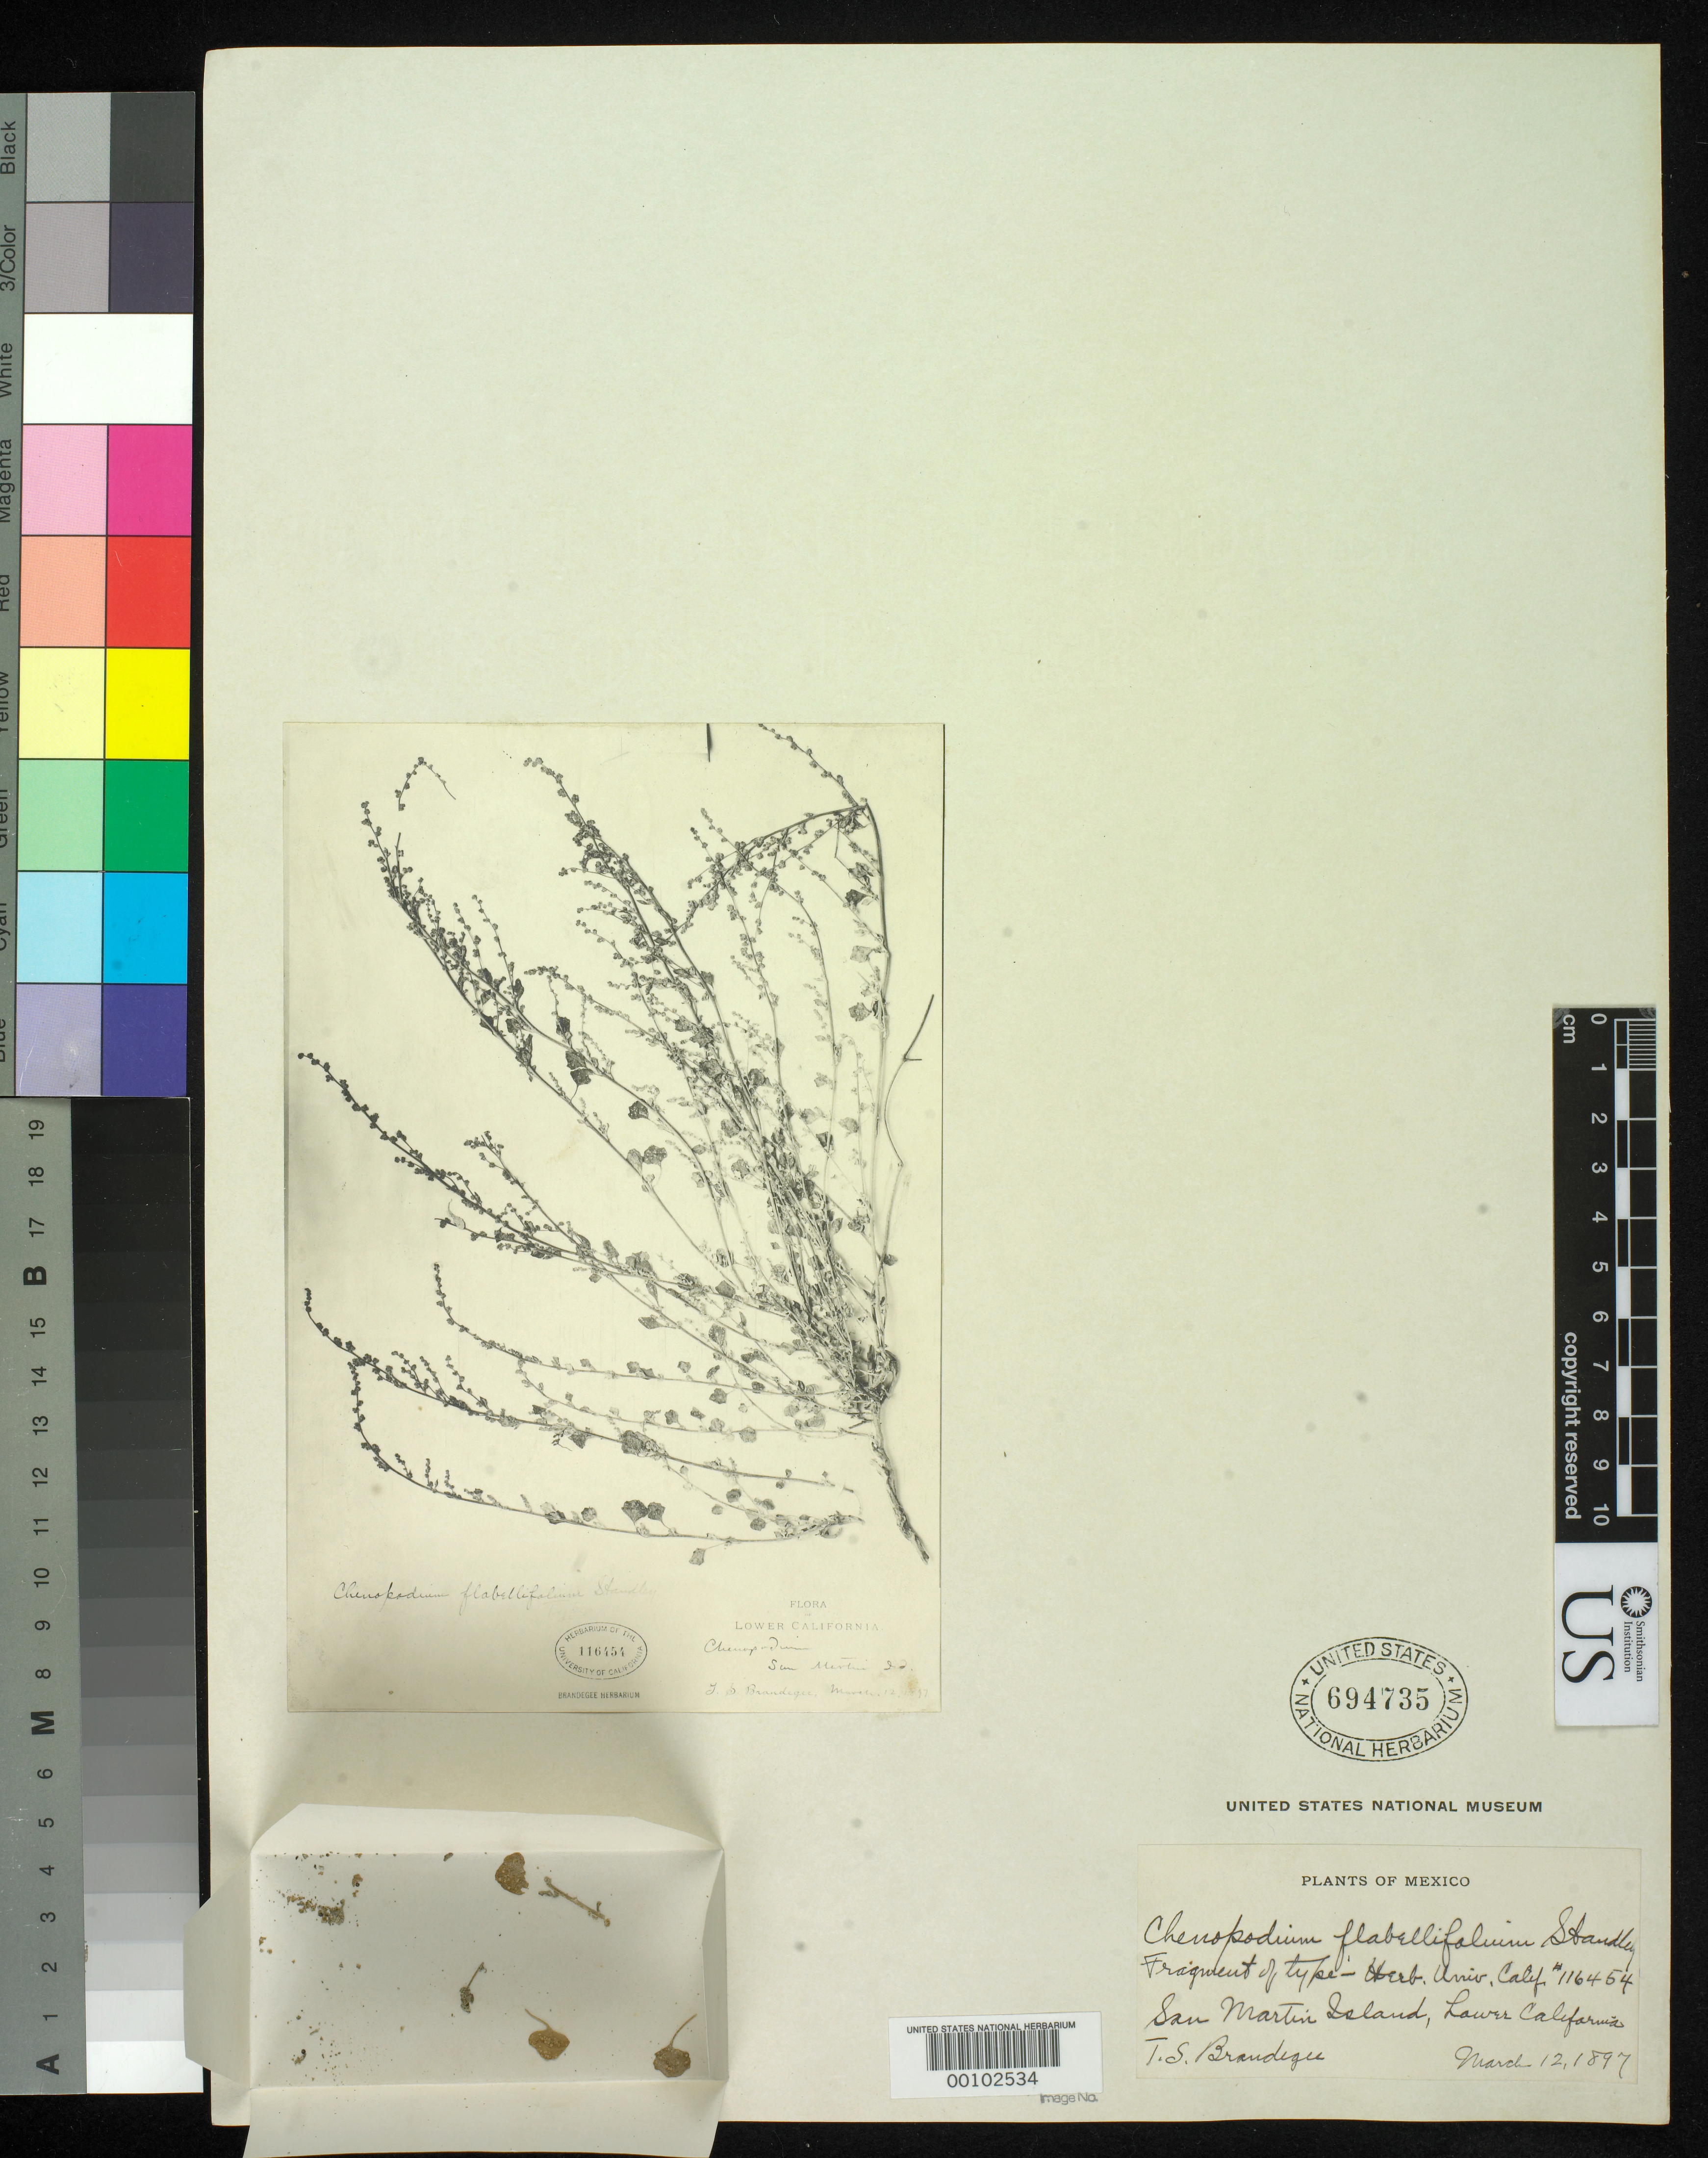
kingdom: Plantae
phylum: Tracheophyta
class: Magnoliopsida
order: Caryophyllales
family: Amaranthaceae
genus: Chenopodium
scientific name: Chenopodium flabellifolium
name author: Standl.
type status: Isotype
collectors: T. S. Brandegee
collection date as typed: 12 Mar 1897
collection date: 1897-03-12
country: Mexico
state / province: Baja California Norte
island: Isla San Martin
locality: San Martin Island, Lower California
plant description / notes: Photograph & fragmentary material of (holo?) type specimen ex herb. Univ. California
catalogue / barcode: US 694735